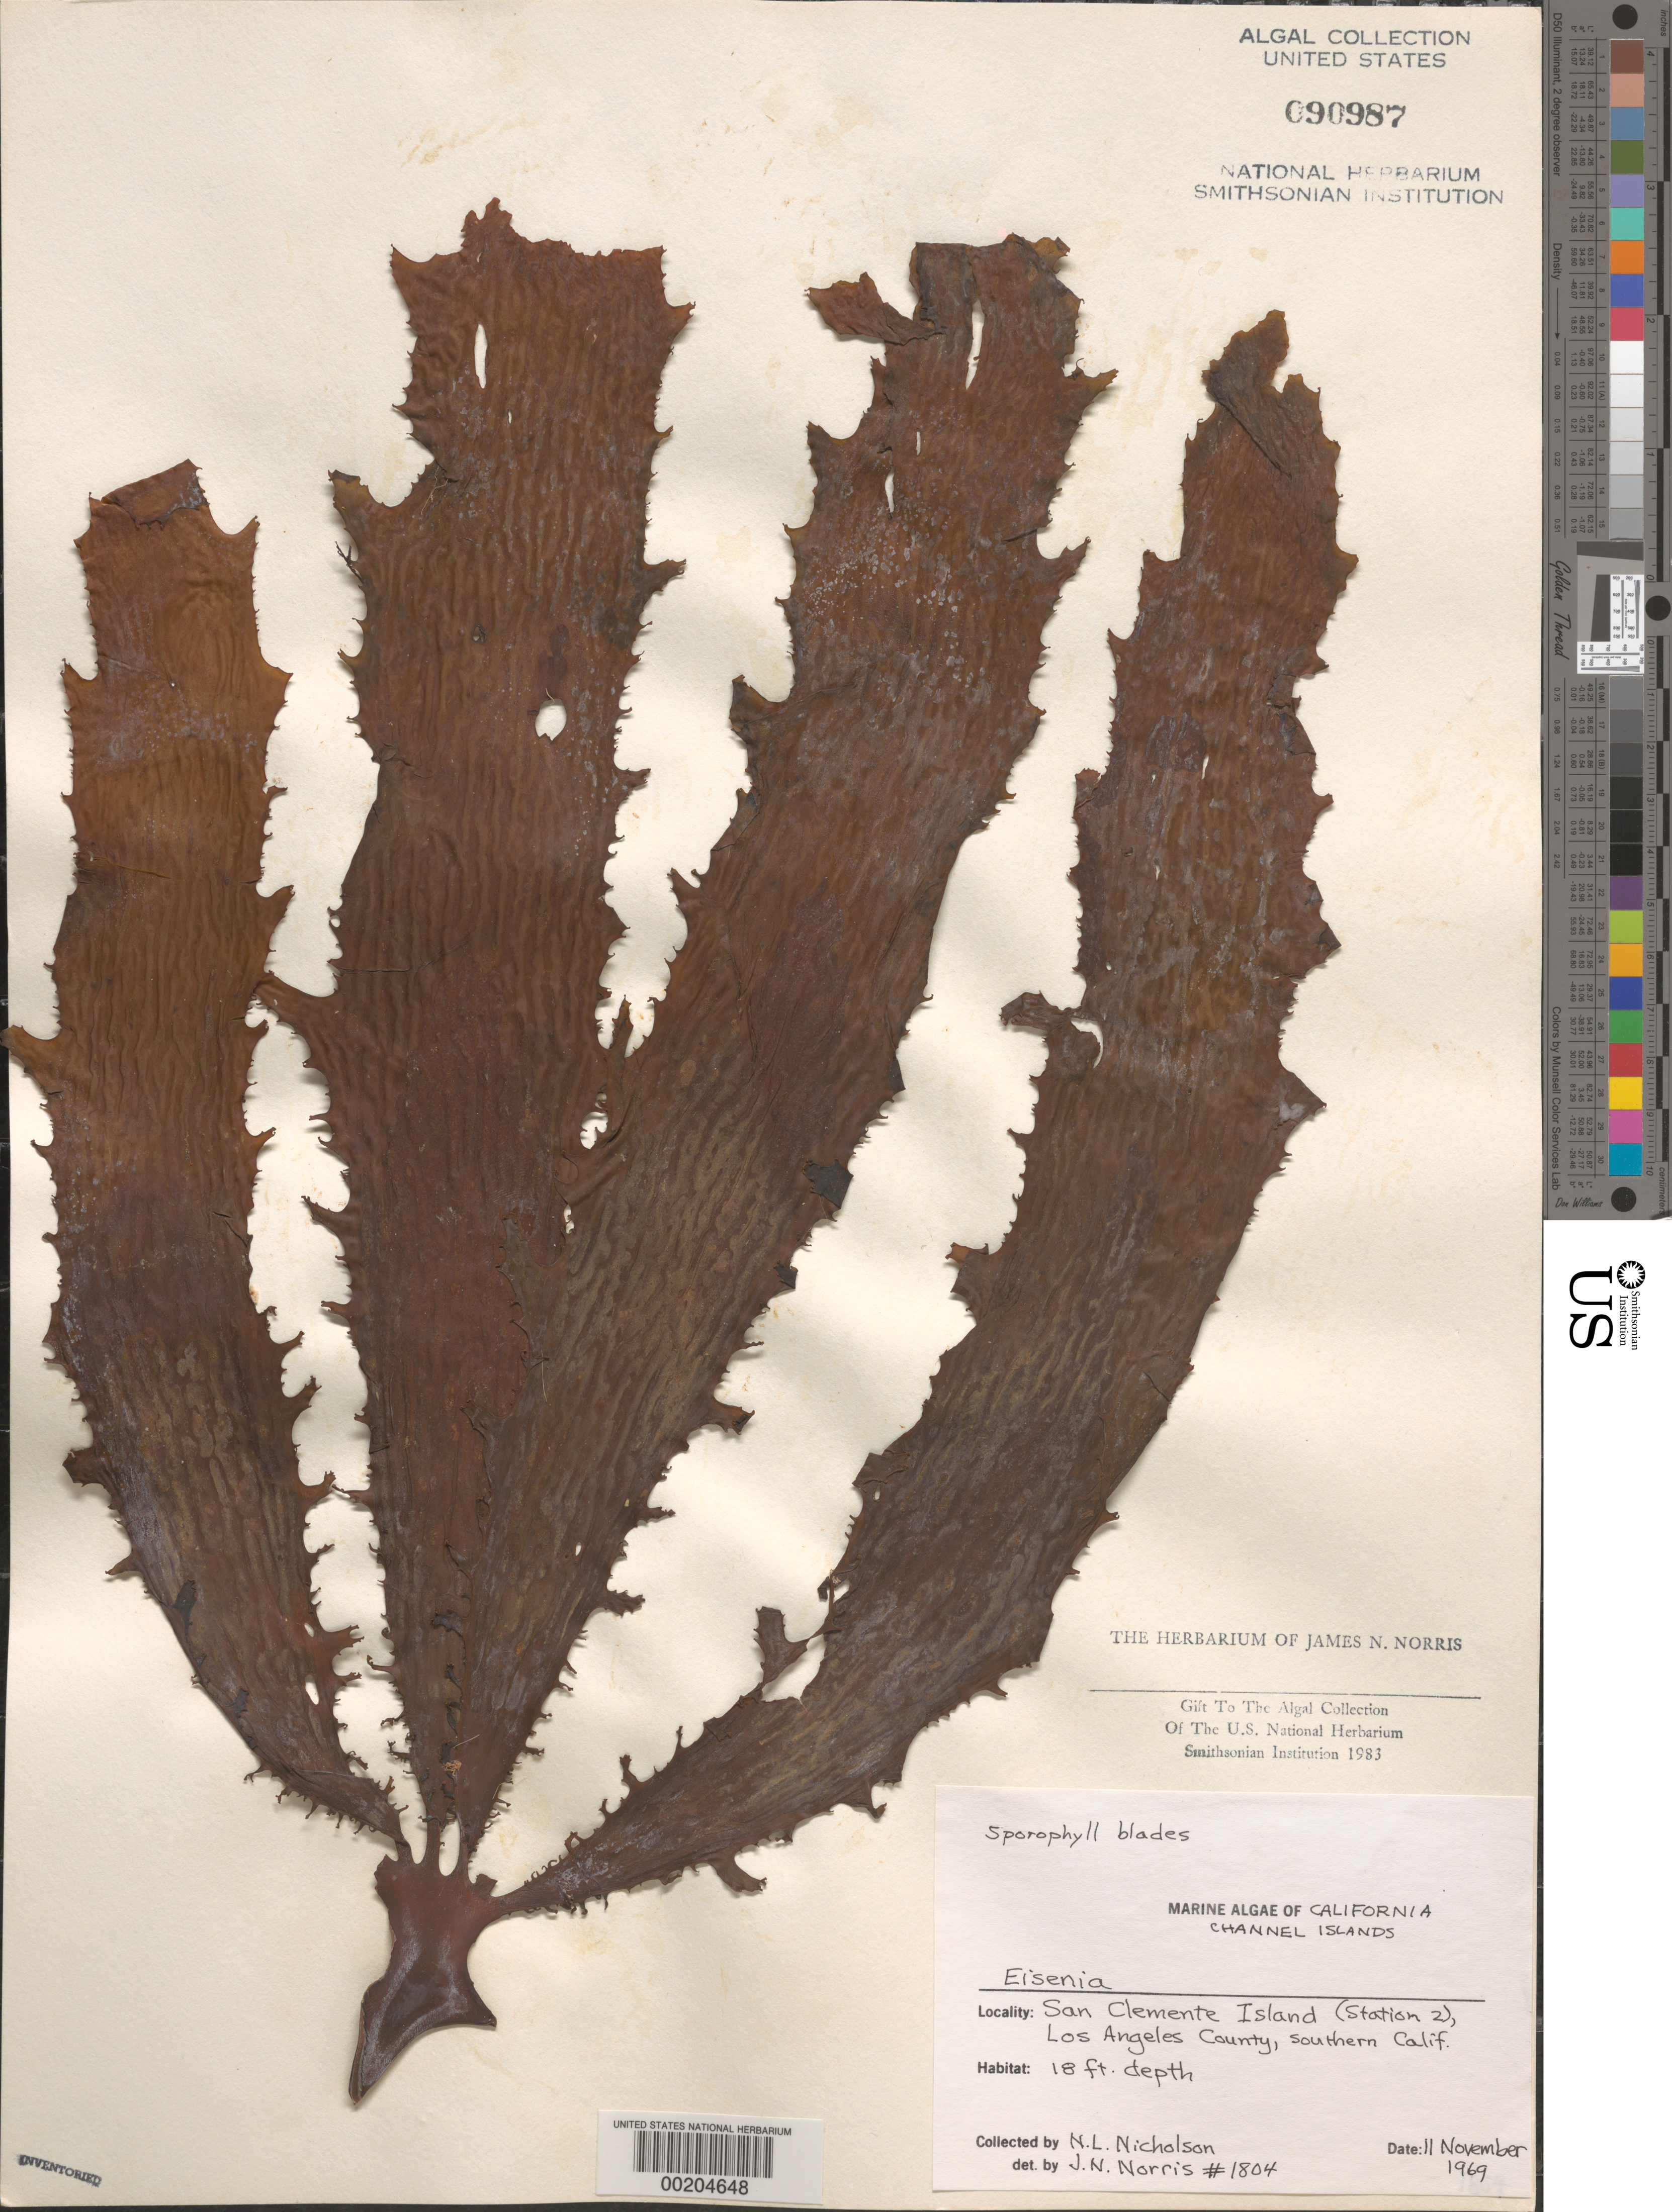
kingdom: Chromista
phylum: Ochrophyta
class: Phaeophyceae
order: Laminariales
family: Lessoniaceae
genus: Eisenia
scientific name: Eisenia sp.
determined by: Norris, James N.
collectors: N. Nicholson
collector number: JN-1804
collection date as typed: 11 Nov 1969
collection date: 1969-11-11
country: United States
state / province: California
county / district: Los Angeles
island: San Clemente Island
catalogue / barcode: US 90987